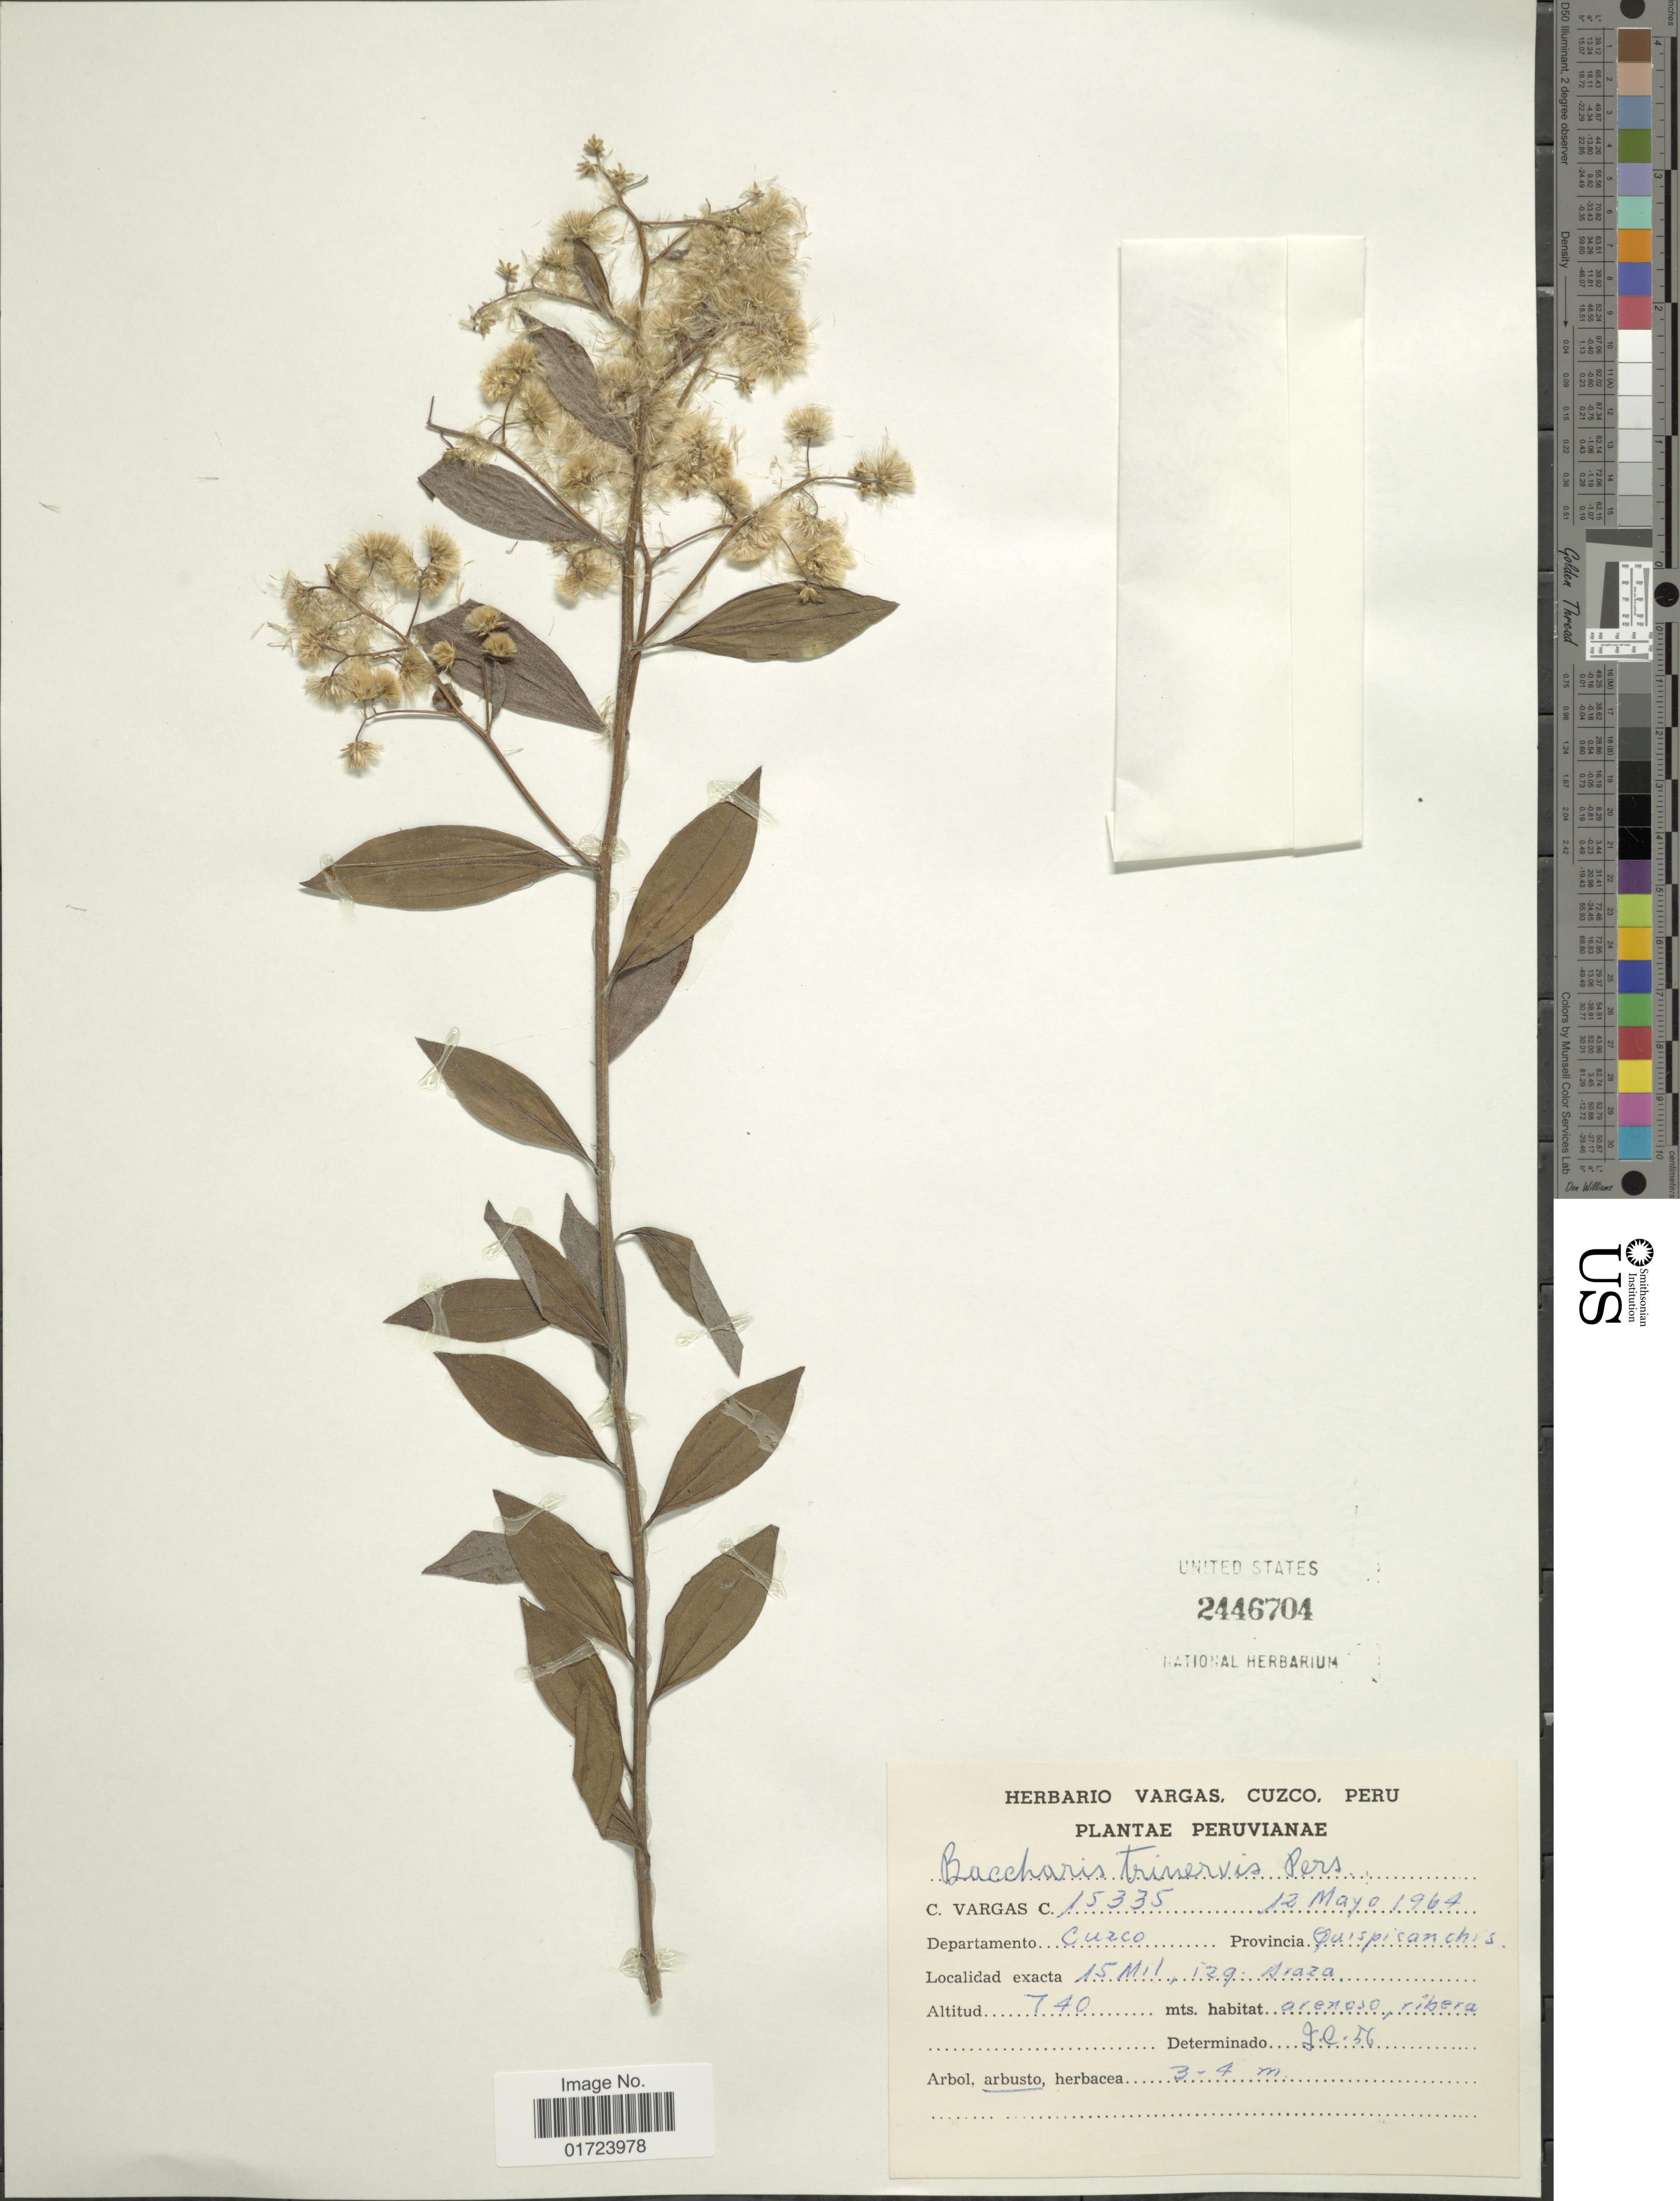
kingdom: Plantae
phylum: Tracheophyta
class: Magnoliopsida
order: Asterales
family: Asteraceae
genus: Baccharis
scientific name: Baccharis trinervis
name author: (Lam.) Pers.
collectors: C. Vargas Calderón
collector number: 15335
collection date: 1964-05-12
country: Peru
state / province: Cusco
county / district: Quispicanchis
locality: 15 mil, Izg Araza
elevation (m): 740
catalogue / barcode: US 2446704